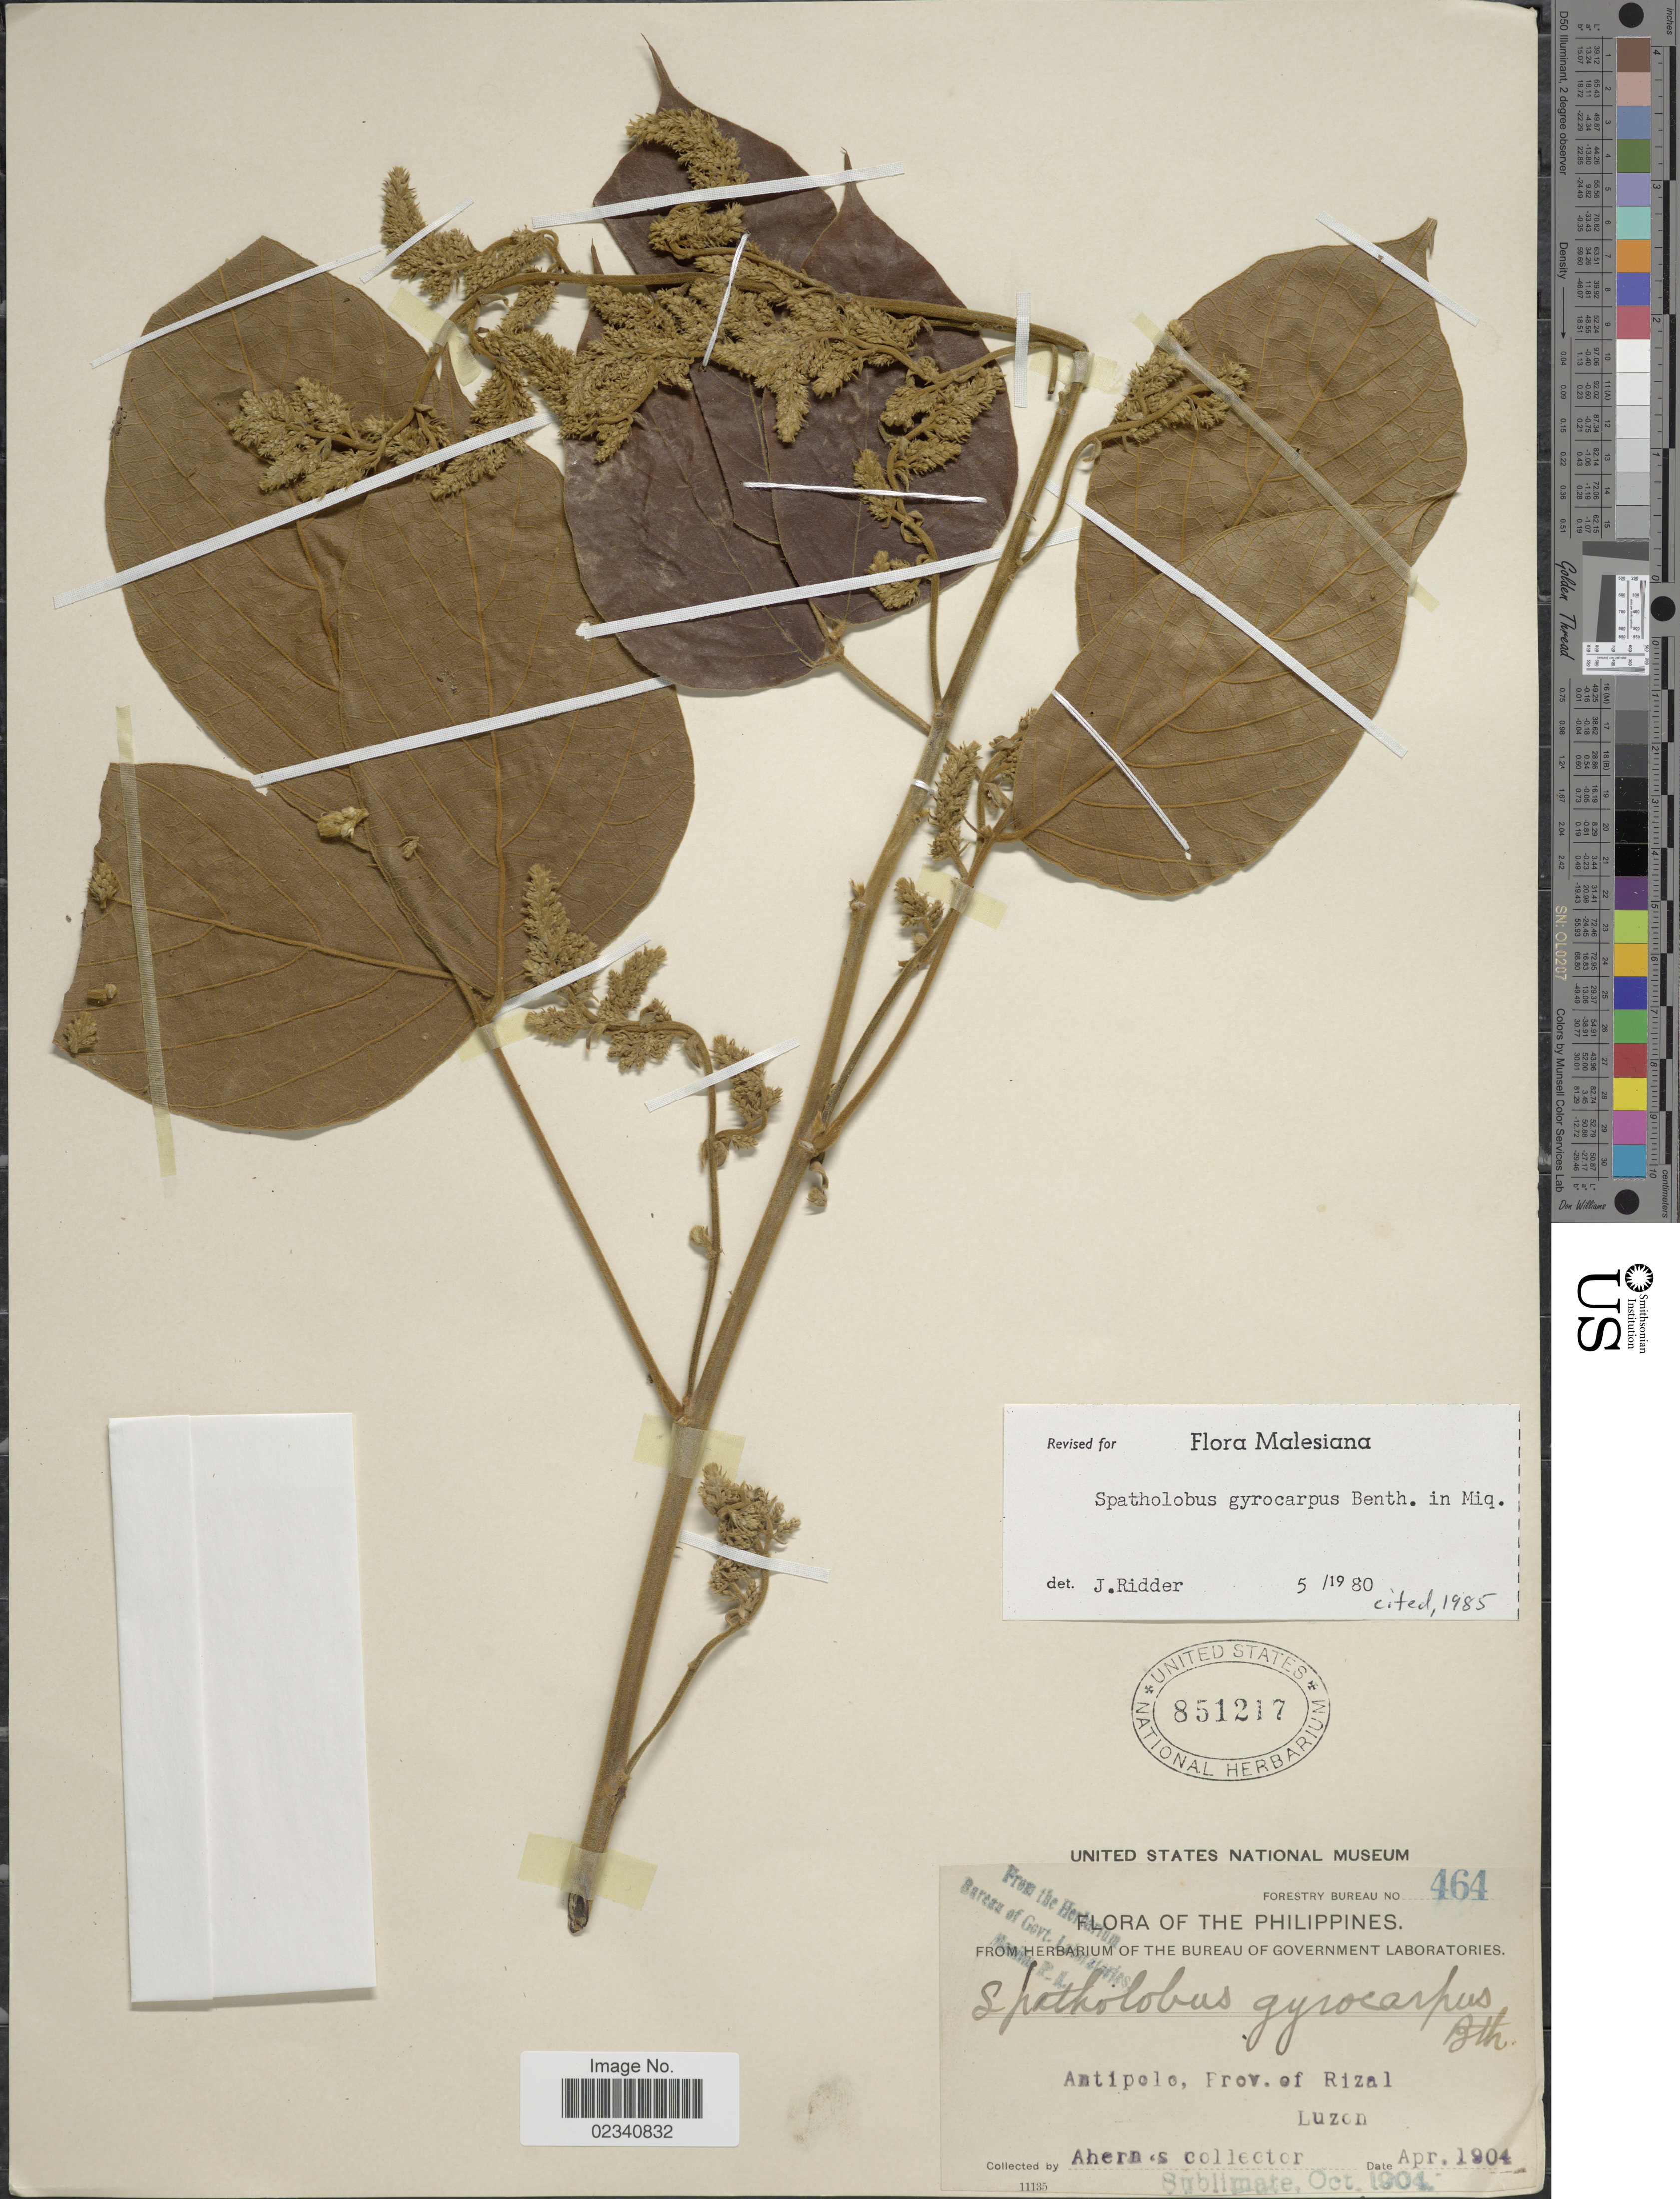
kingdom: Plantae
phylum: Tracheophyta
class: Magnoliopsida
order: Fabales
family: Fabaceae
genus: Spatholobus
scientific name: Spatholobus gyrocarpus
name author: Benth.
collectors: Ahern's collector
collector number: Forestry Bureau 464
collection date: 1904-04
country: Philippines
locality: Antipolo, Prov. of Rizal, Luzon.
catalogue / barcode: US 851217